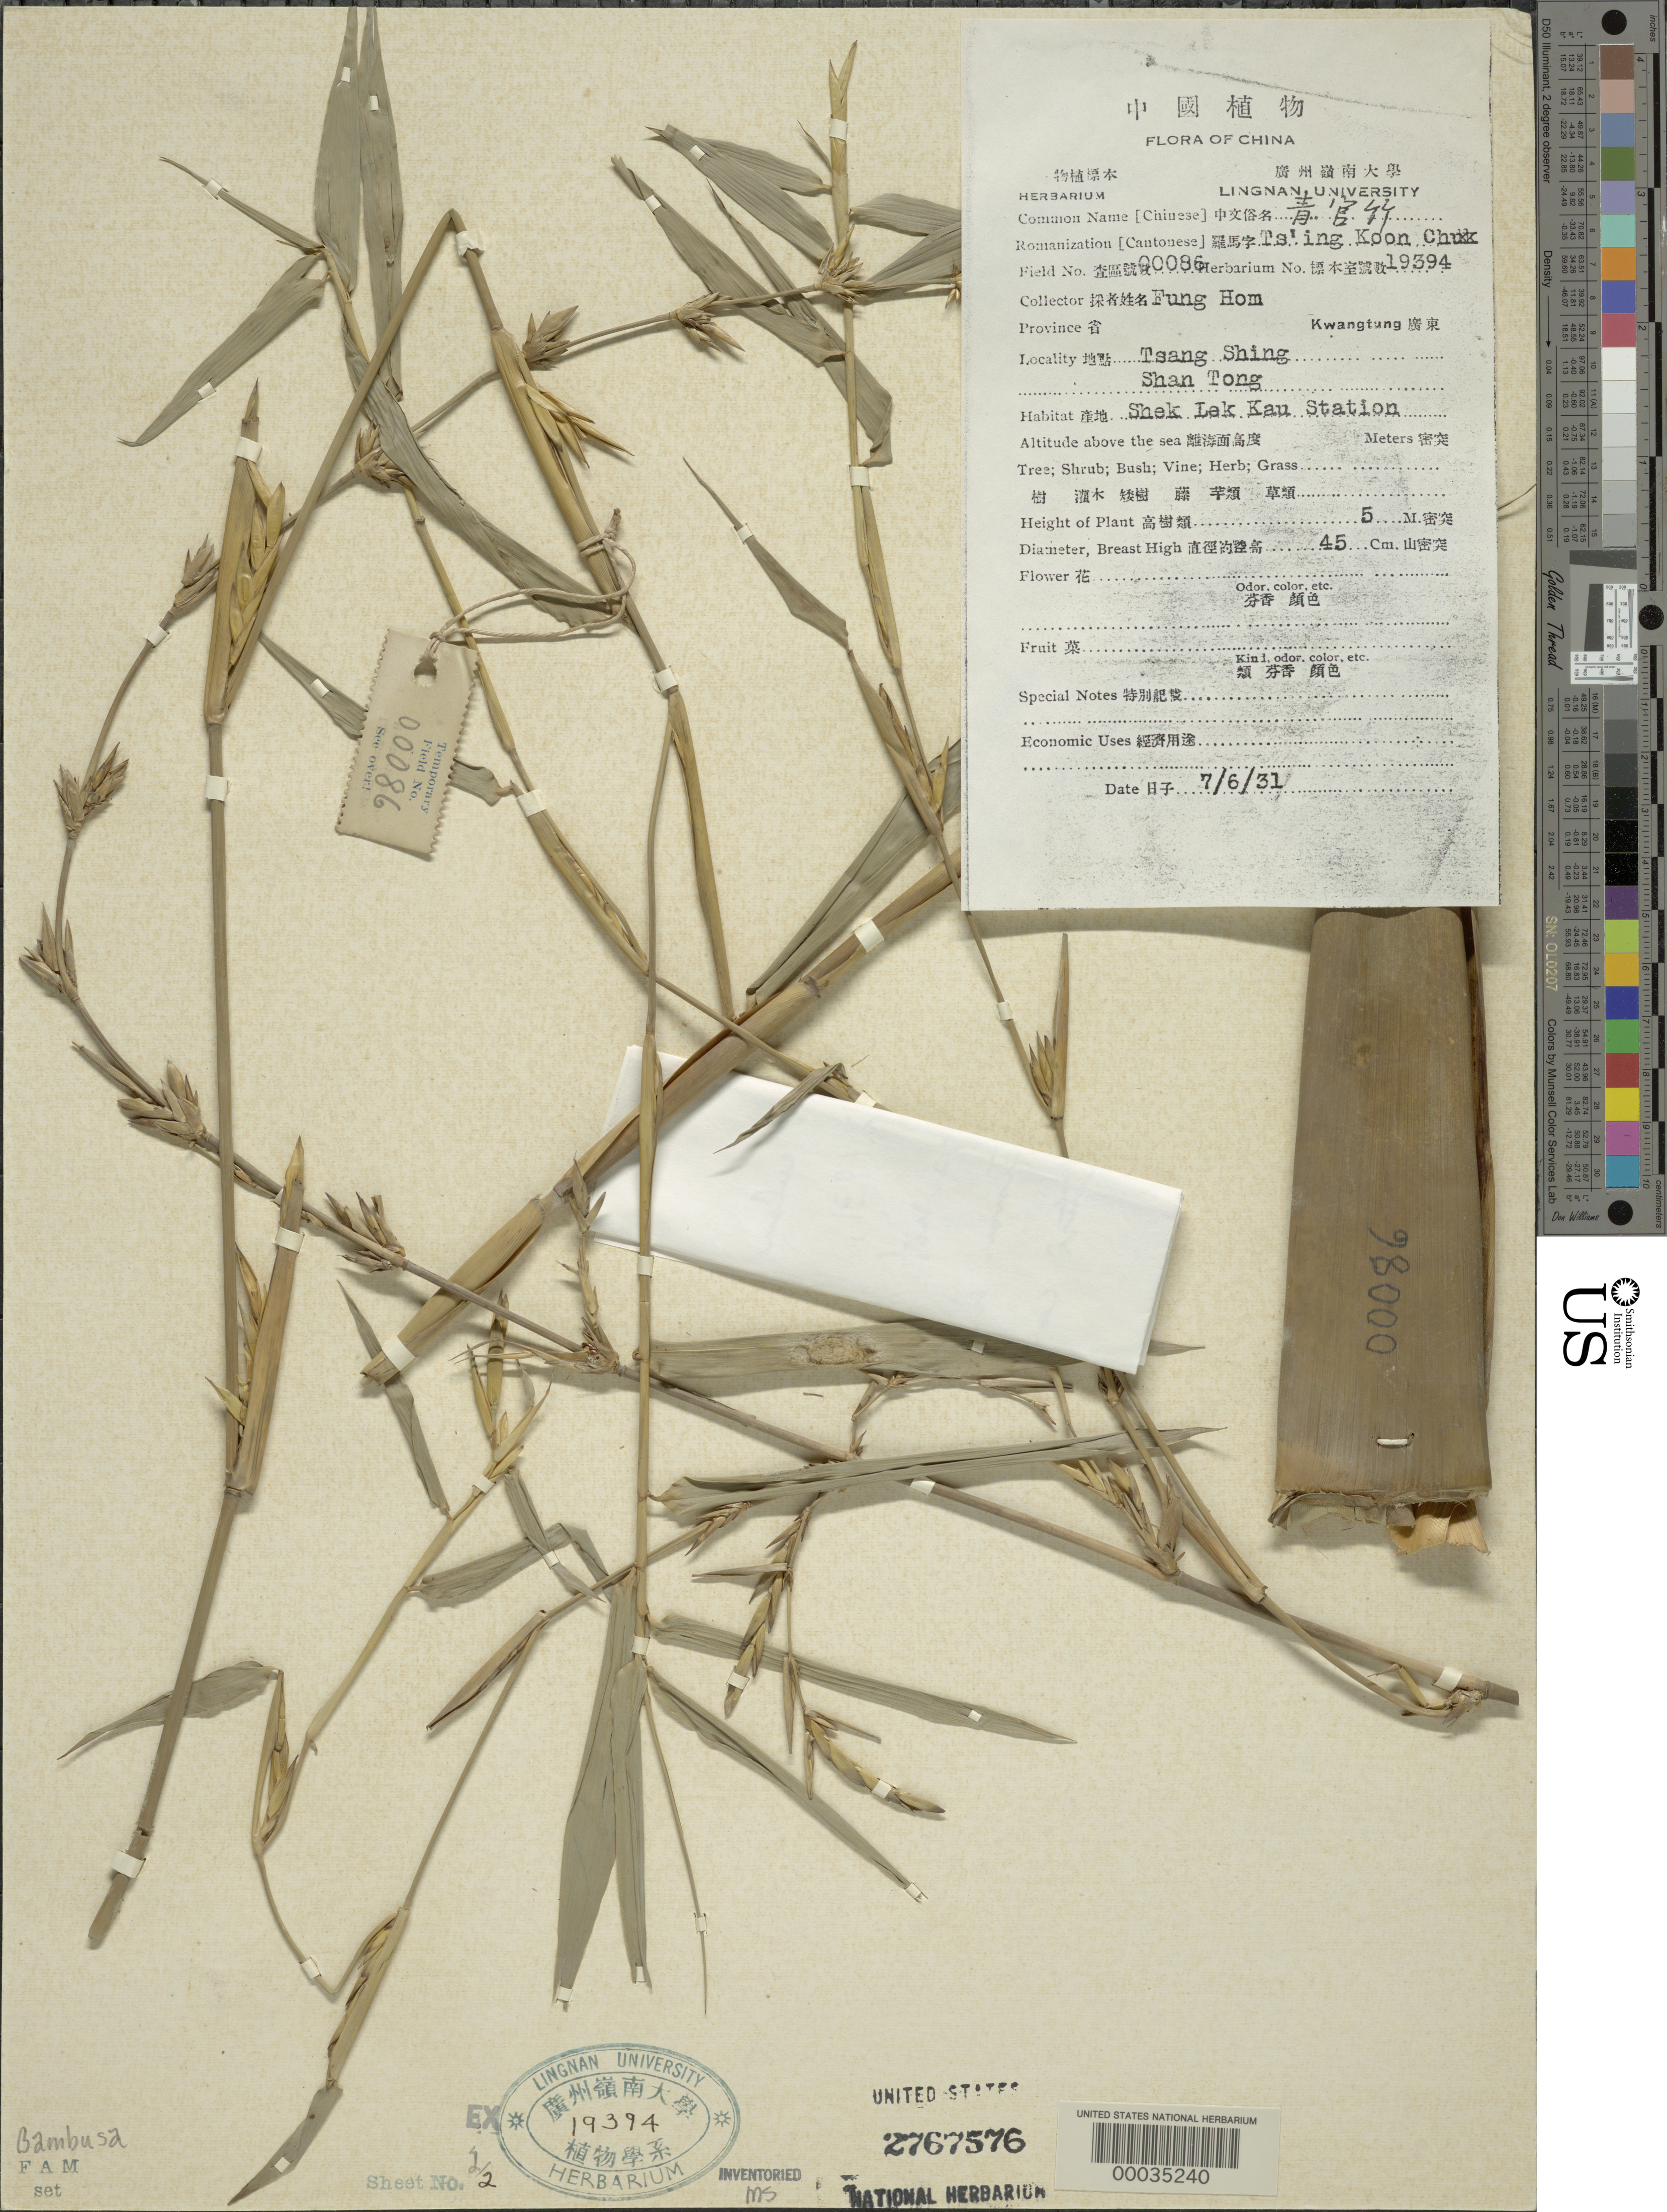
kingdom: Plantae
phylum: Tracheophyta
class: Liliopsida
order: Poales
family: Poaceae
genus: Bambusa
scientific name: Bambusa sp.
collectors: H. L. Fung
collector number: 86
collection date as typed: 06 Jul 1931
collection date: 1931-07-06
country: China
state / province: Guangdong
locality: Tsang shing, shan tong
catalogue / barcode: US 2767576